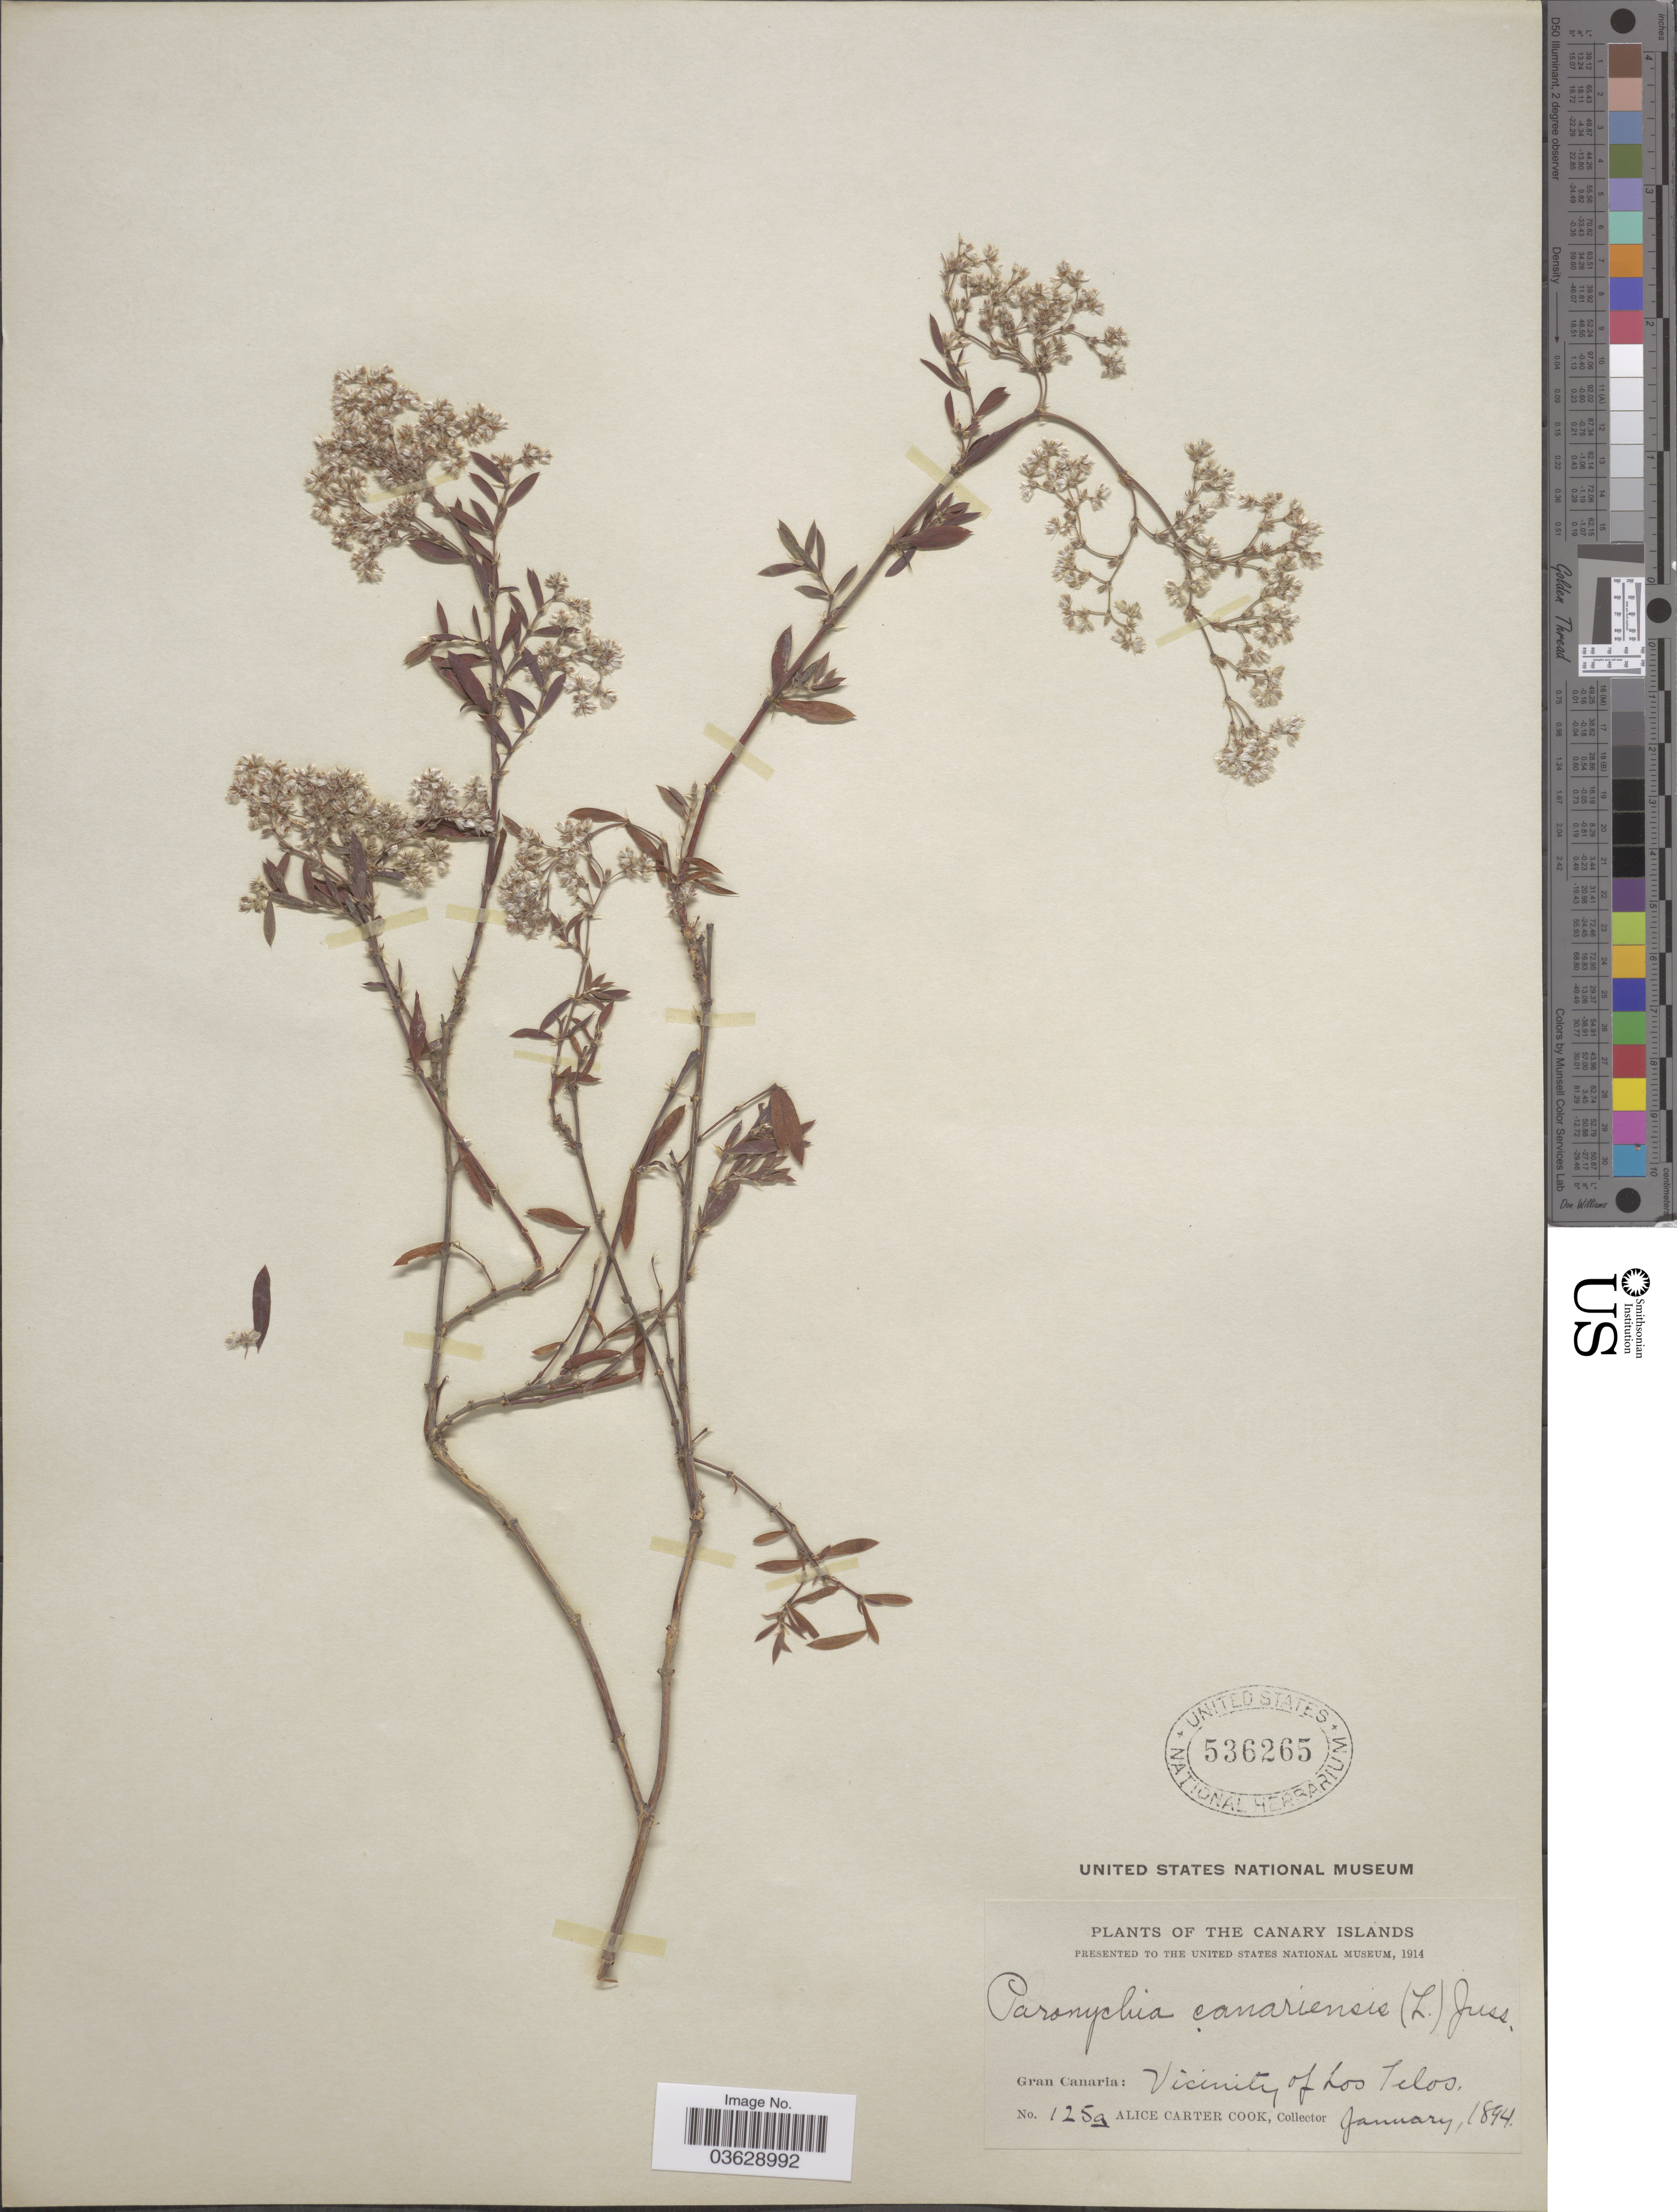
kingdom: Plantae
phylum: Tracheophyta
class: Magnoliopsida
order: Caryophyllales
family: Caryophyllaceae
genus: Paronychia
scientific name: Paronychia canariensis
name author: (L. f.) Link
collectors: Alice C. Cook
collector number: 125a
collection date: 1894-01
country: Spain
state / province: Canarias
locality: The Canary Islands. Gran Canaria: Vicinity of Los Telos.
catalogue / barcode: US 536265